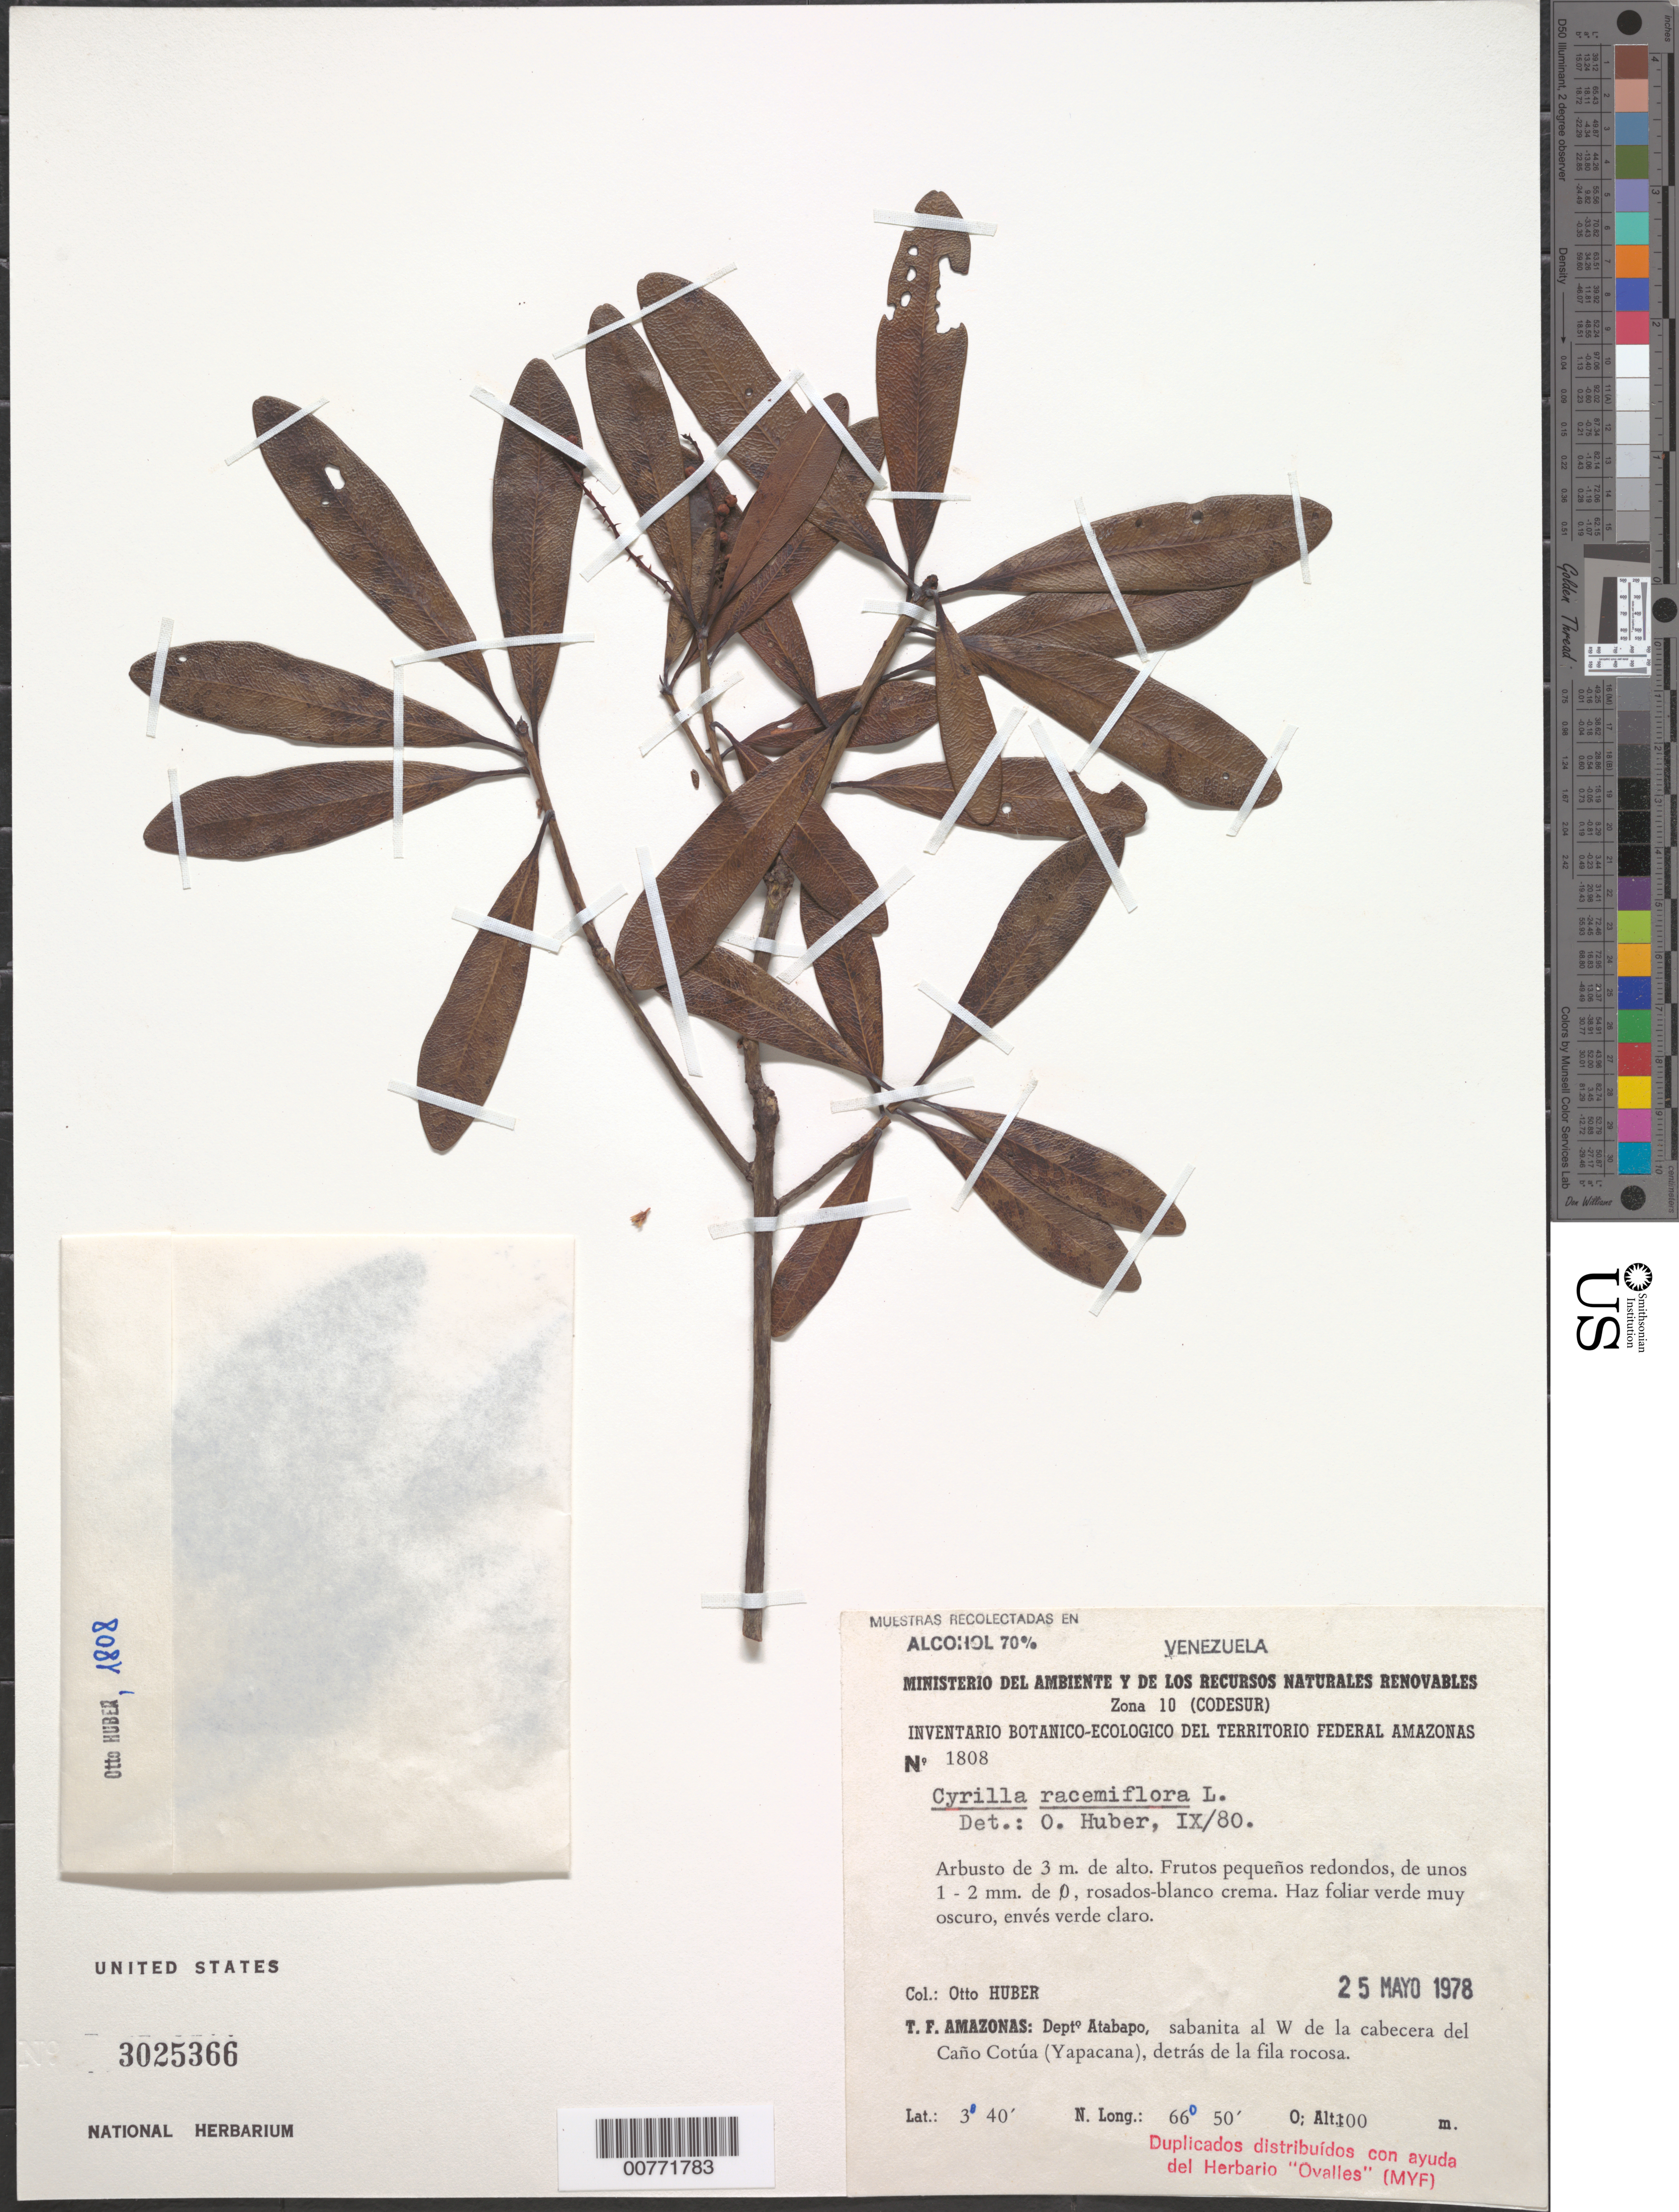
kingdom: Plantae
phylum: Tracheophyta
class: Magnoliopsida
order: Ericales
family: Cyrillaceae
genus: Cyrilla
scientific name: Cyrilla racemiflora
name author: L.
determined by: Huber, Otto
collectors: O. Huber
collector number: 1808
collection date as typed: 25-May-78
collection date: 1978-05-25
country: Venezuela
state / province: Amazonas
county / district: Atabapo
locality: Caño Cotua (Yapacana), W del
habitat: Sabanita, detras de la fila rocosa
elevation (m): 100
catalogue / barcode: US 3025366